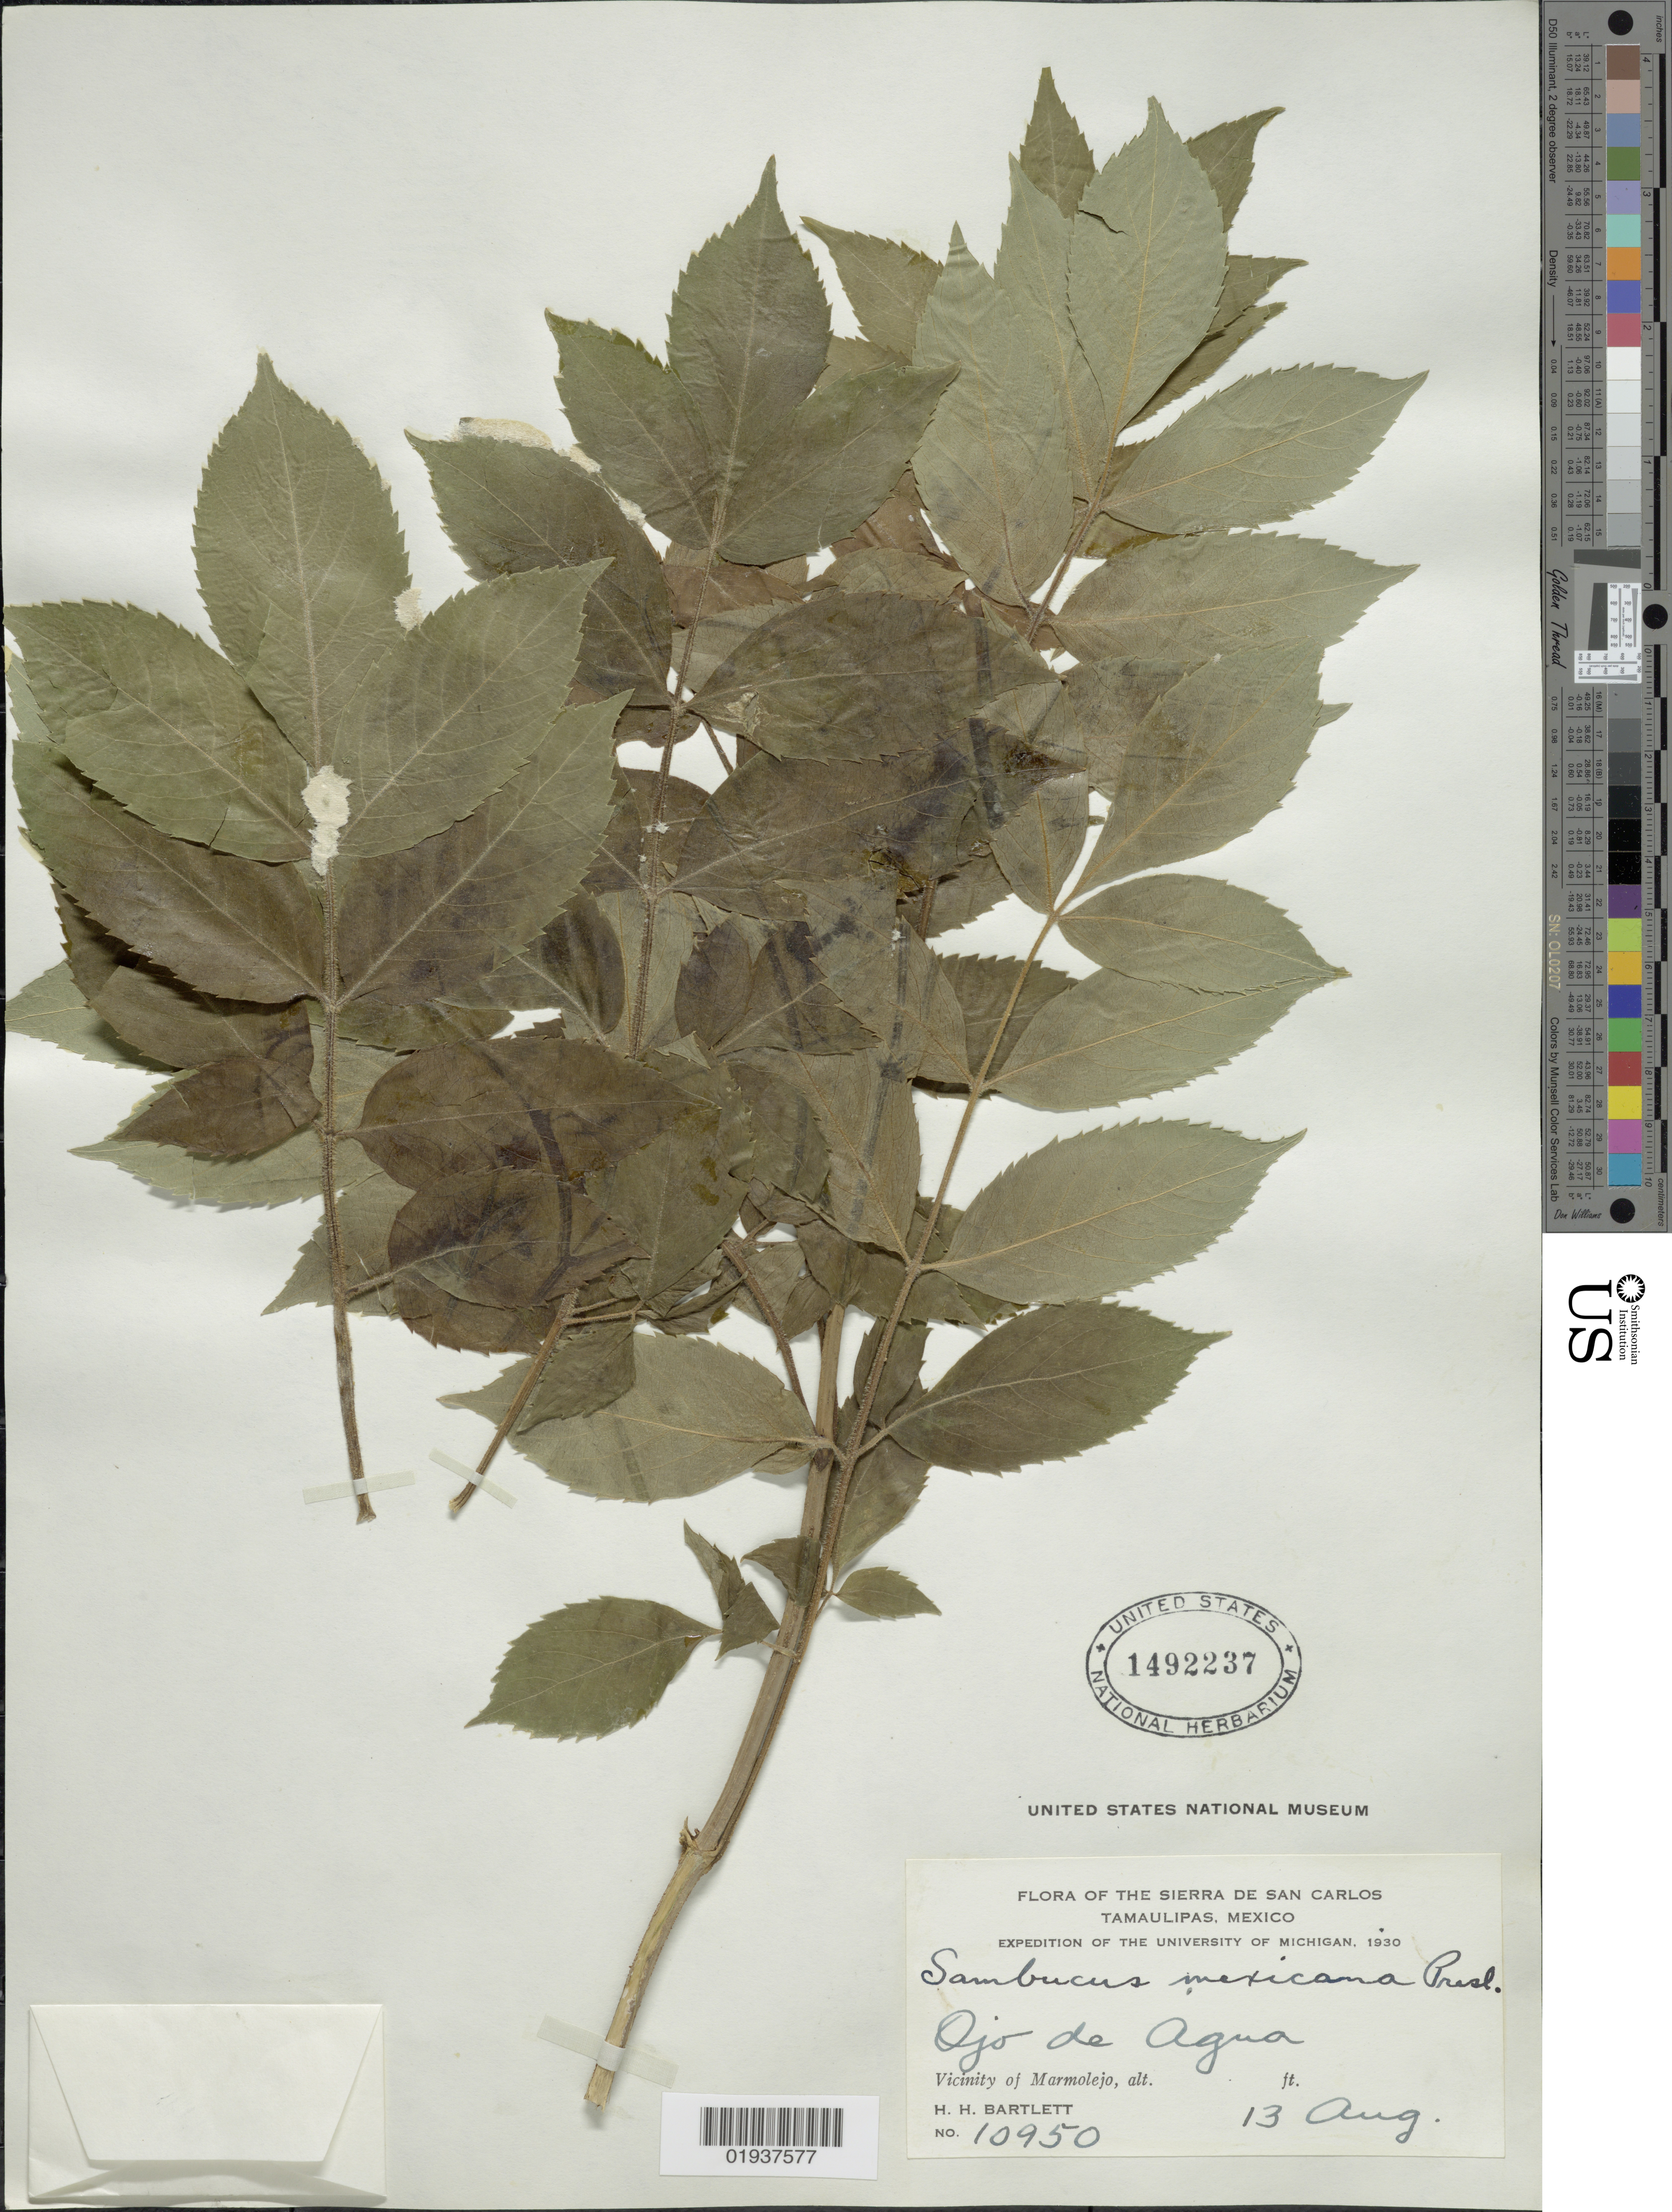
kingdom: Plantae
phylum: Tracheophyta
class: Magnoliopsida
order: Dipsacales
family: Viburnaceae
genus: Sambucus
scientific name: Sambucus mexicana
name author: C. Presl ex DC.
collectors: H. H. Bartlett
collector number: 10950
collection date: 1930-08-13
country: Mexico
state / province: Tamaulipas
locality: The Sierra de San Carlos, Ojo de Agua, Vicinity of Marmolejo.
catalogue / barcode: US 1492237